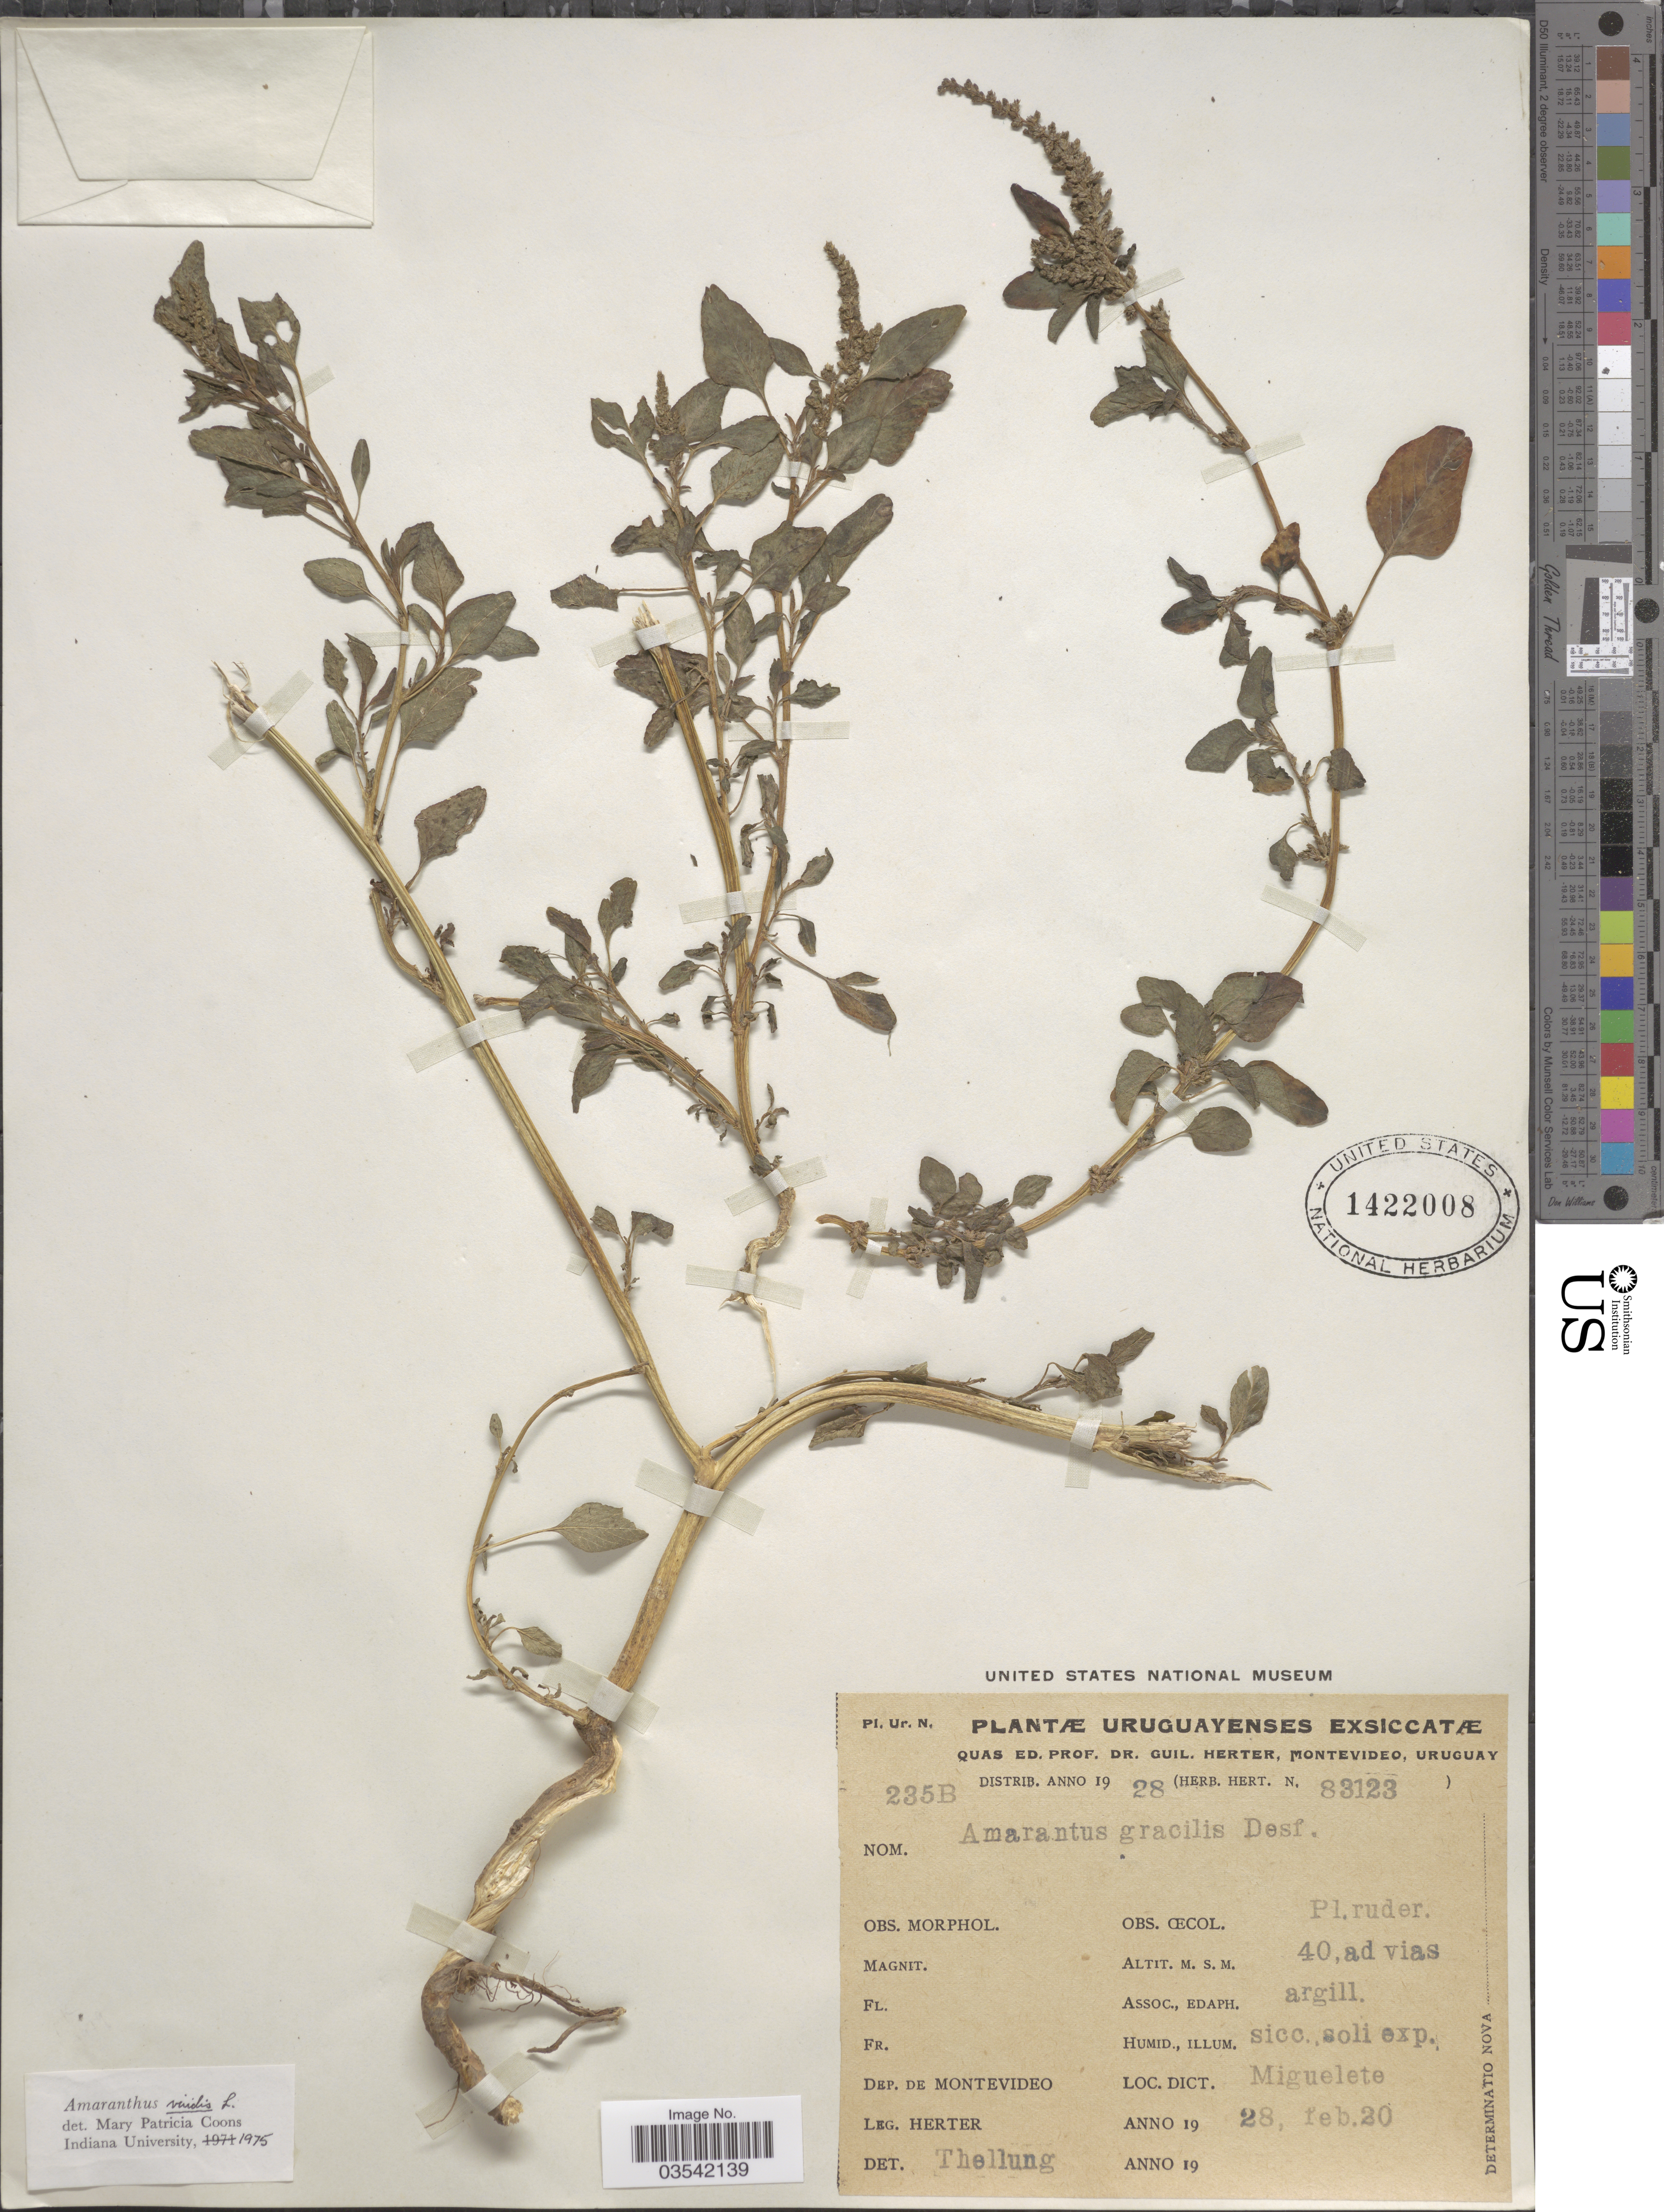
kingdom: Plantae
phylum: Tracheophyta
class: Magnoliopsida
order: Caryophyllales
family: Amaranthaceae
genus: Amaranthus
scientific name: Amaranthus viridis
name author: L.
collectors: G. Herter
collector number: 235B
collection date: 1928-02-20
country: Uruguay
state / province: Montevideo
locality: Dep. de Montevideo. Miguelete.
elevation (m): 40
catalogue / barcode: US 1422008